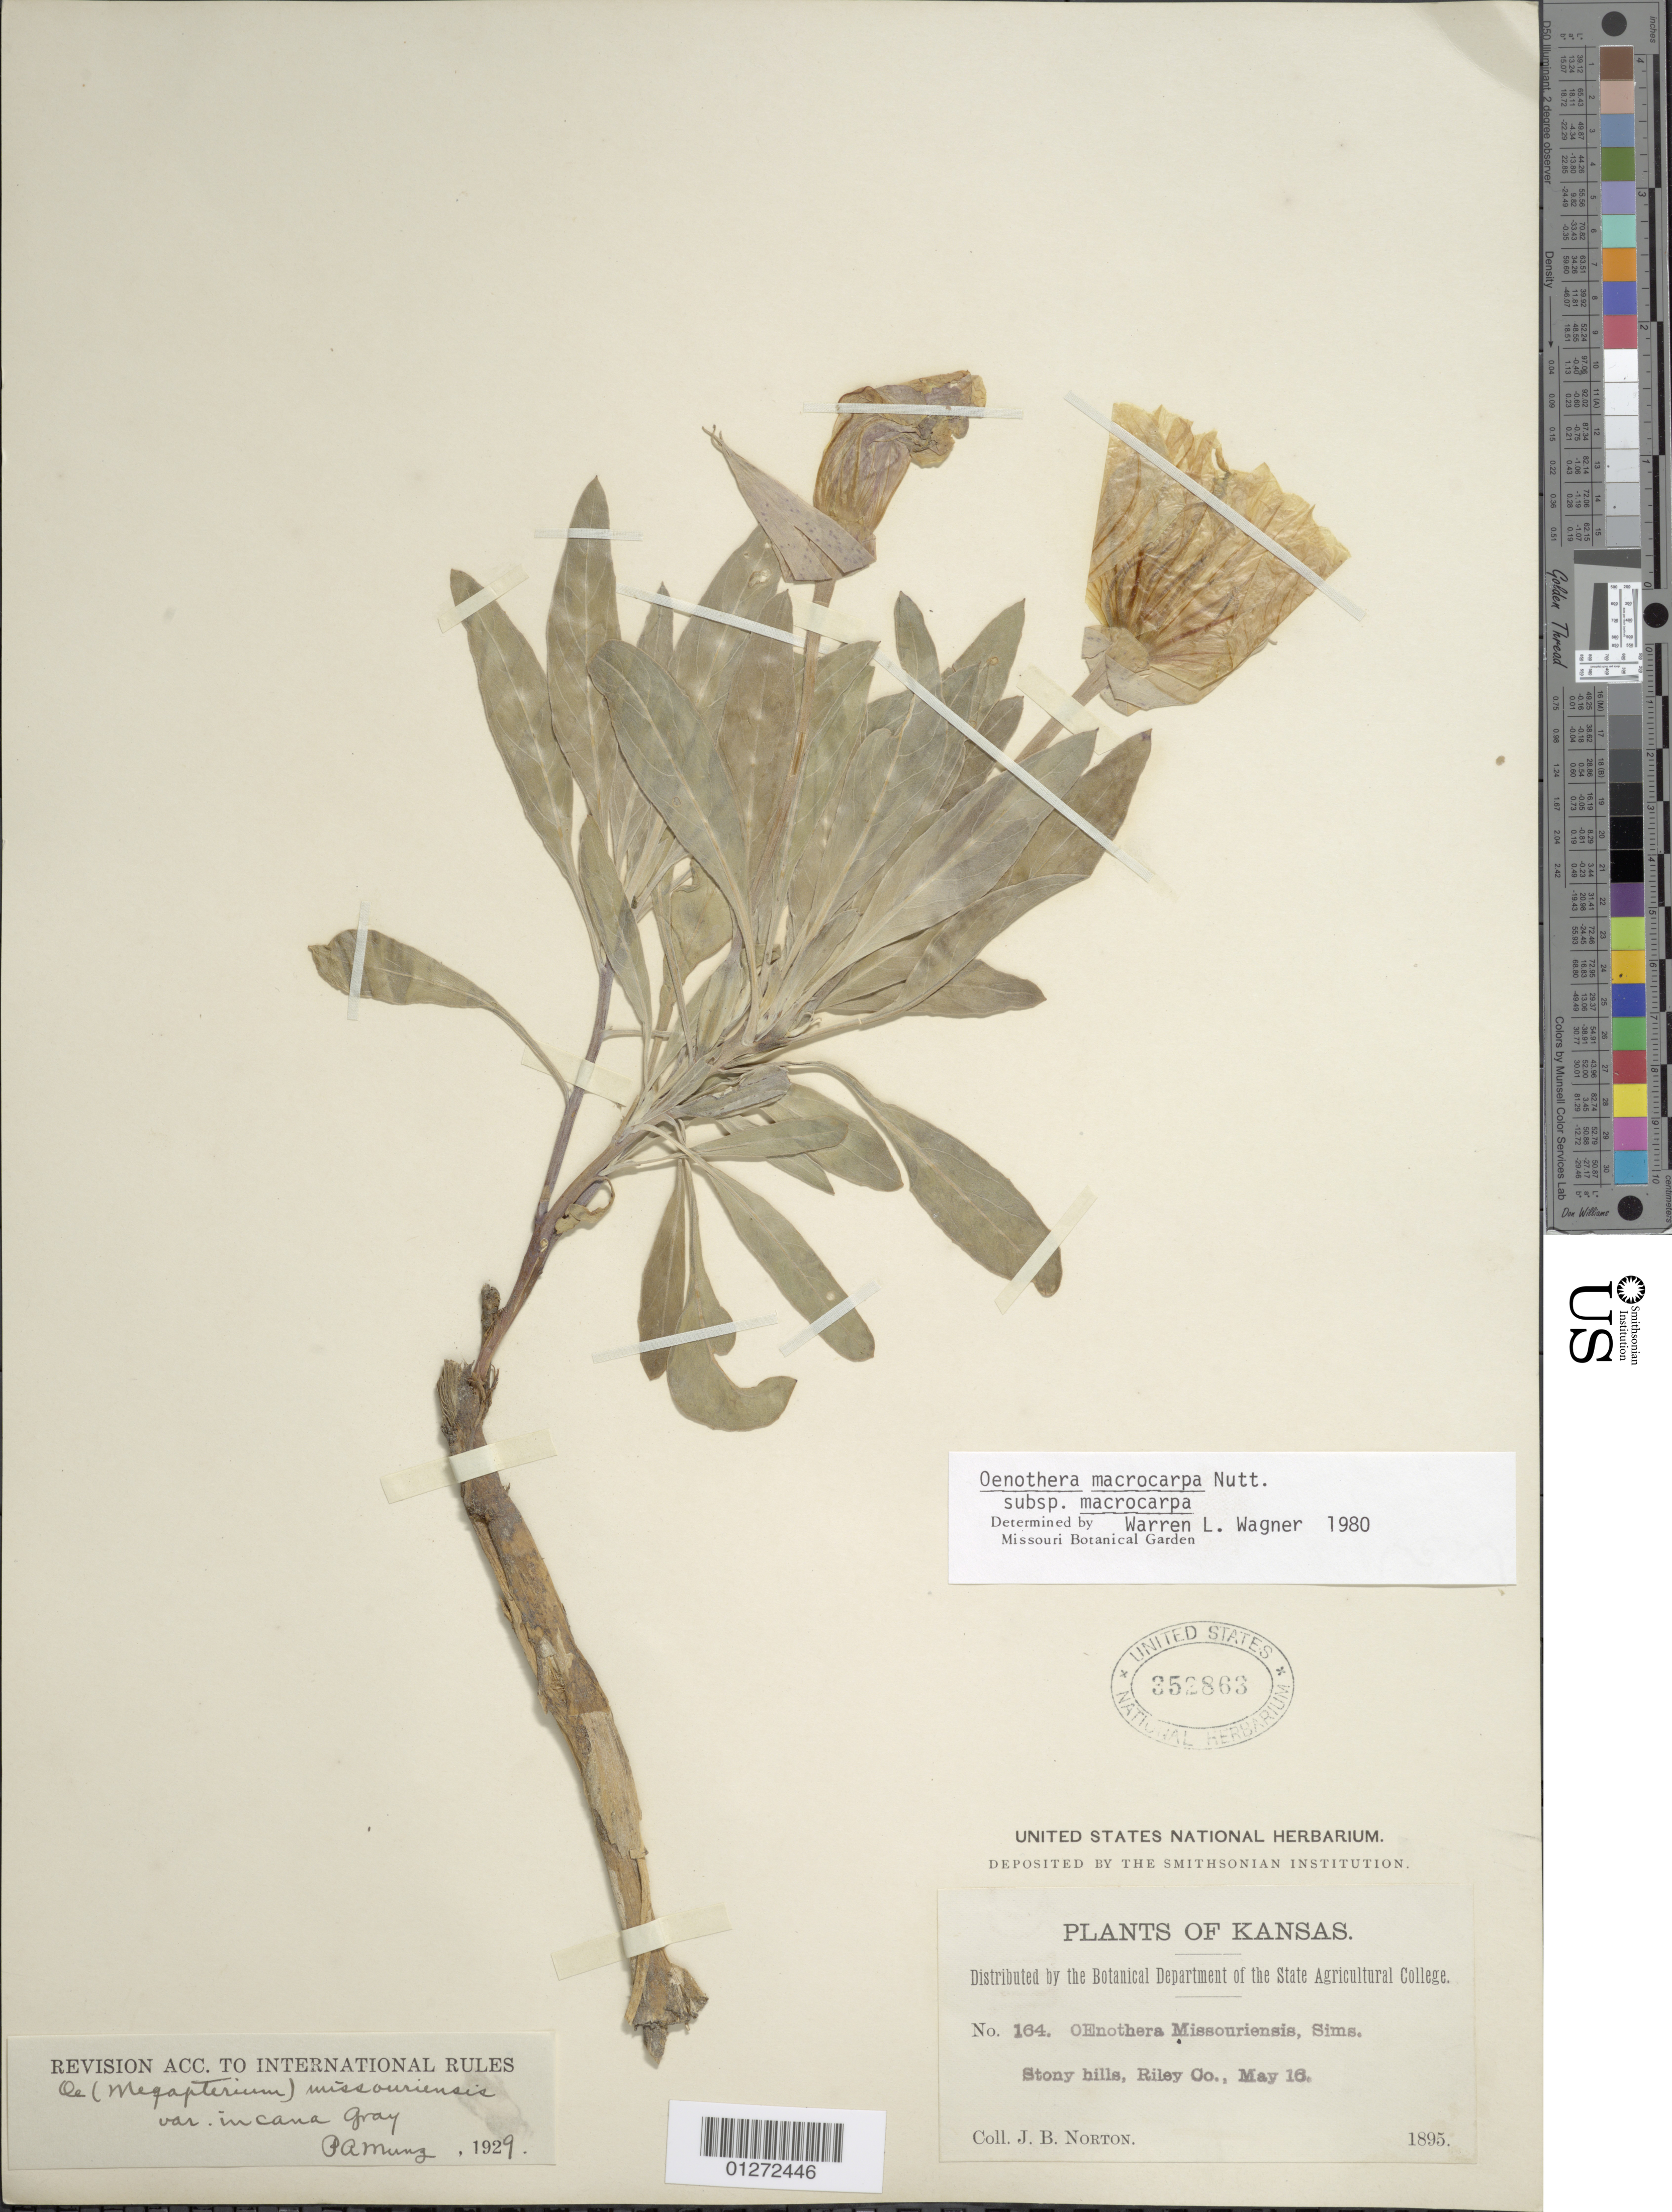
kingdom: Plantae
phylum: Tracheophyta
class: Magnoliopsida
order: Myrtales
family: Onagraceae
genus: Oenothera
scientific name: Oenothera macrocarpa subsp. macrocarpa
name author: Nutt.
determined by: Wagner, W. L., (BOT), Smithsonian Institution - National Museum of Natural History (UNITED STATES)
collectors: J. B. Norton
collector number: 164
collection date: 1895-05-16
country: United States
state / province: Kansas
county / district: Riley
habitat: Stony hills.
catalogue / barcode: US 352863